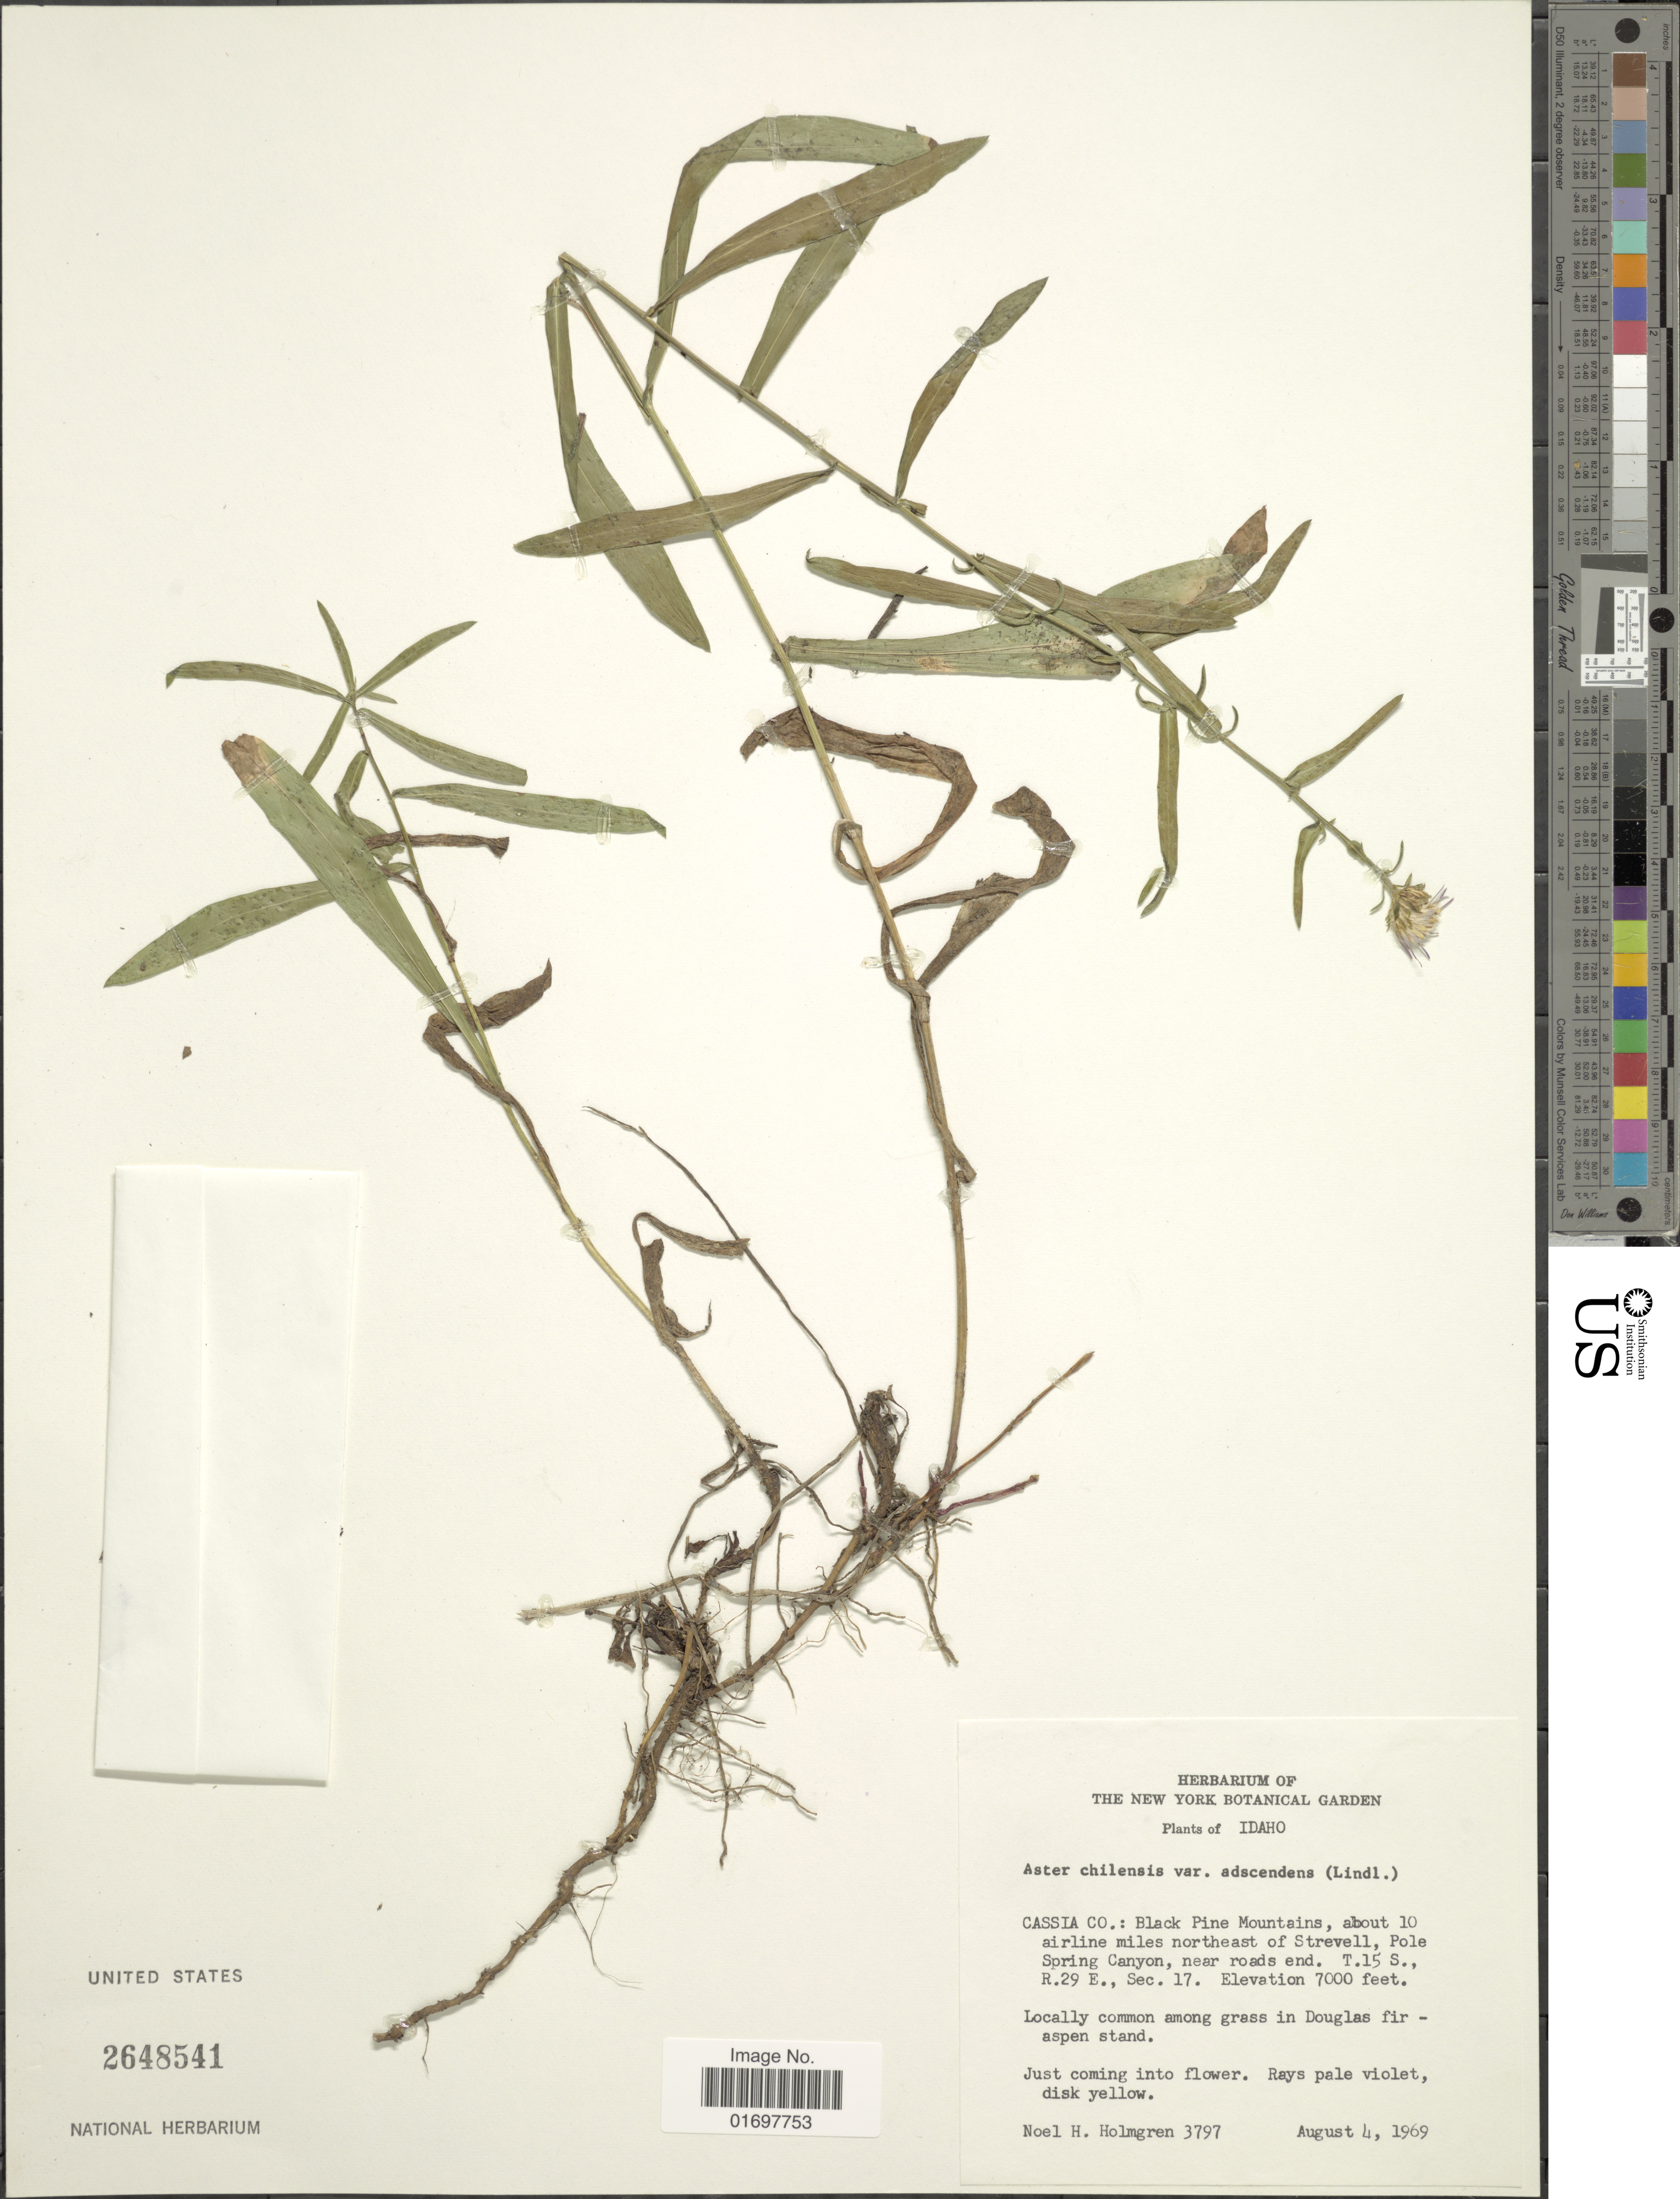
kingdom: Plantae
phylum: Tracheophyta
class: Magnoliopsida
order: Asterales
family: Asteraceae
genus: Symphyotrichum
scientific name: Symphyotrichum chilense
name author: (Nees) G.L. Nesom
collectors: N. H. Holmgren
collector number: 3797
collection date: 1969-08-04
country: United States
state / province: Idaho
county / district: Cassia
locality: Black Pine Mountains, about 10 airline miles northeast of Strevell, Pole Spring Canyon, near end. T15S. R.29 E., Sec.17.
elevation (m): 2134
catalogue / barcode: US 2648541